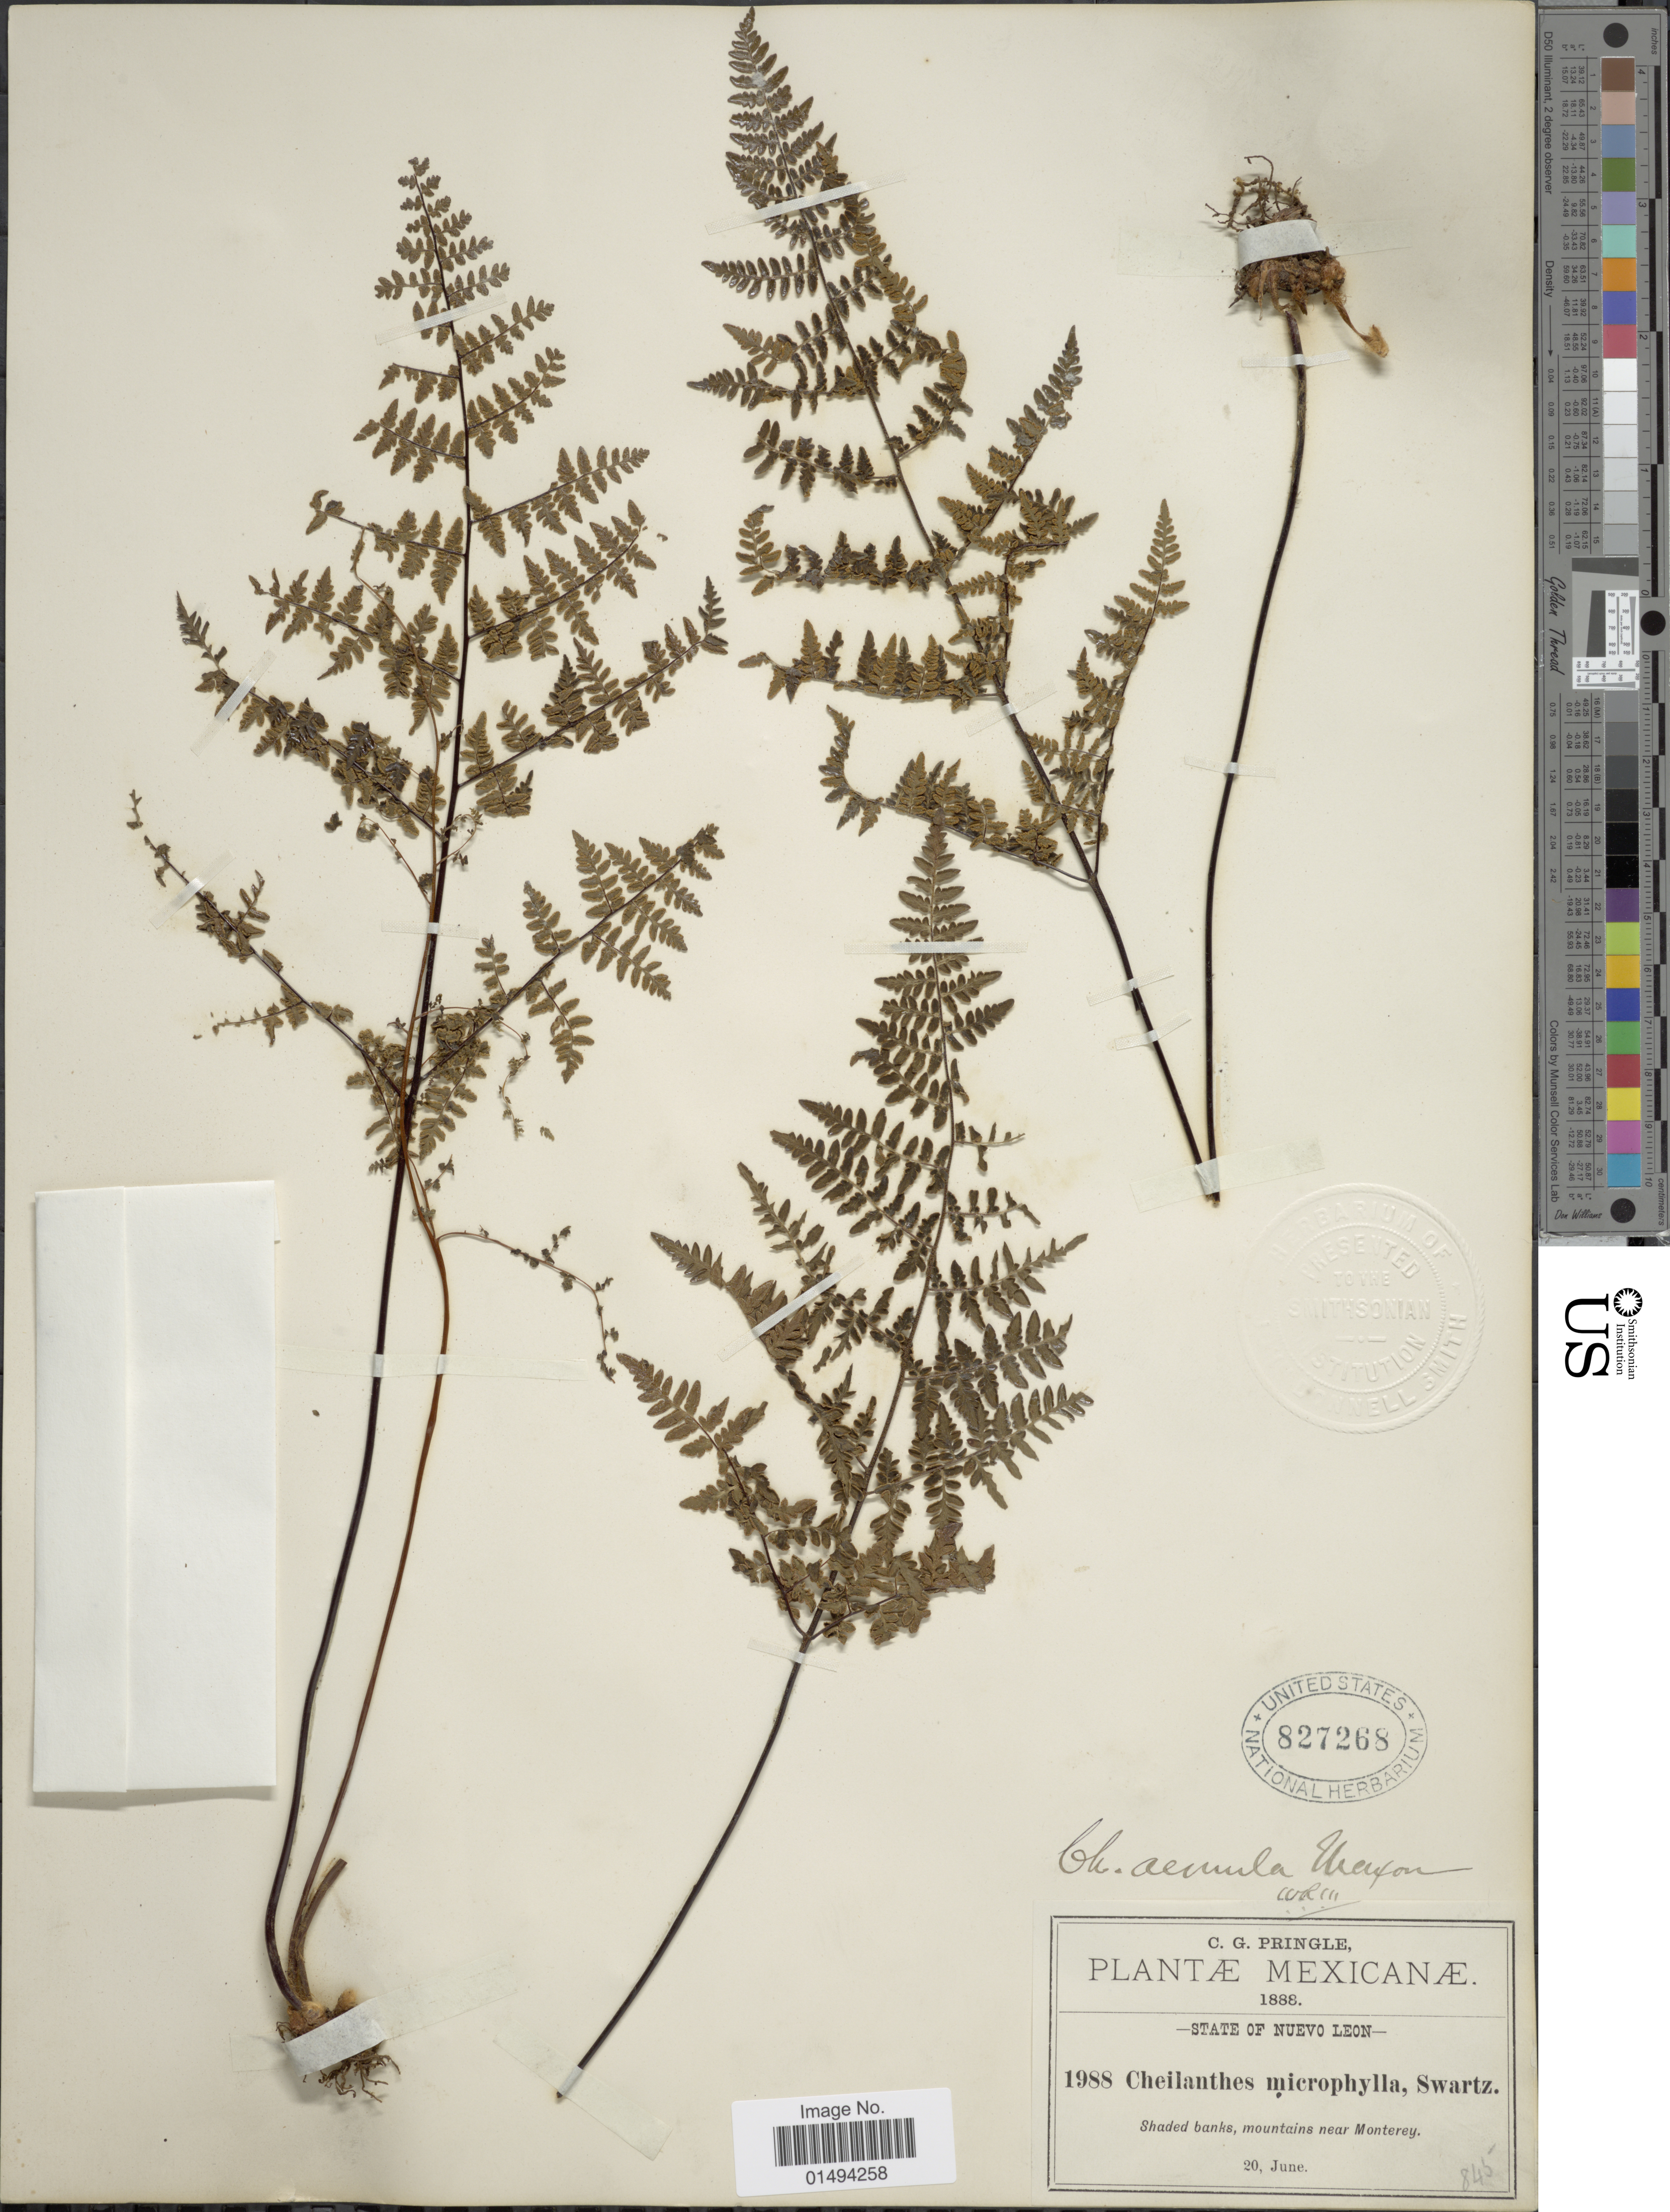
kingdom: Plantae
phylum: Tracheophyta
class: Polypodiopsida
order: Polypodiales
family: Pteridaceae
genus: Myriopteris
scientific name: Myriopteris aemula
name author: (Maxon) Grusz & Windham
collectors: C. G. Pringle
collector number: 1988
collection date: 1888-06-20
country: Mexico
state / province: Nuevo León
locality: Shaded banks, mountains near Monterey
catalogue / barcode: US 827268